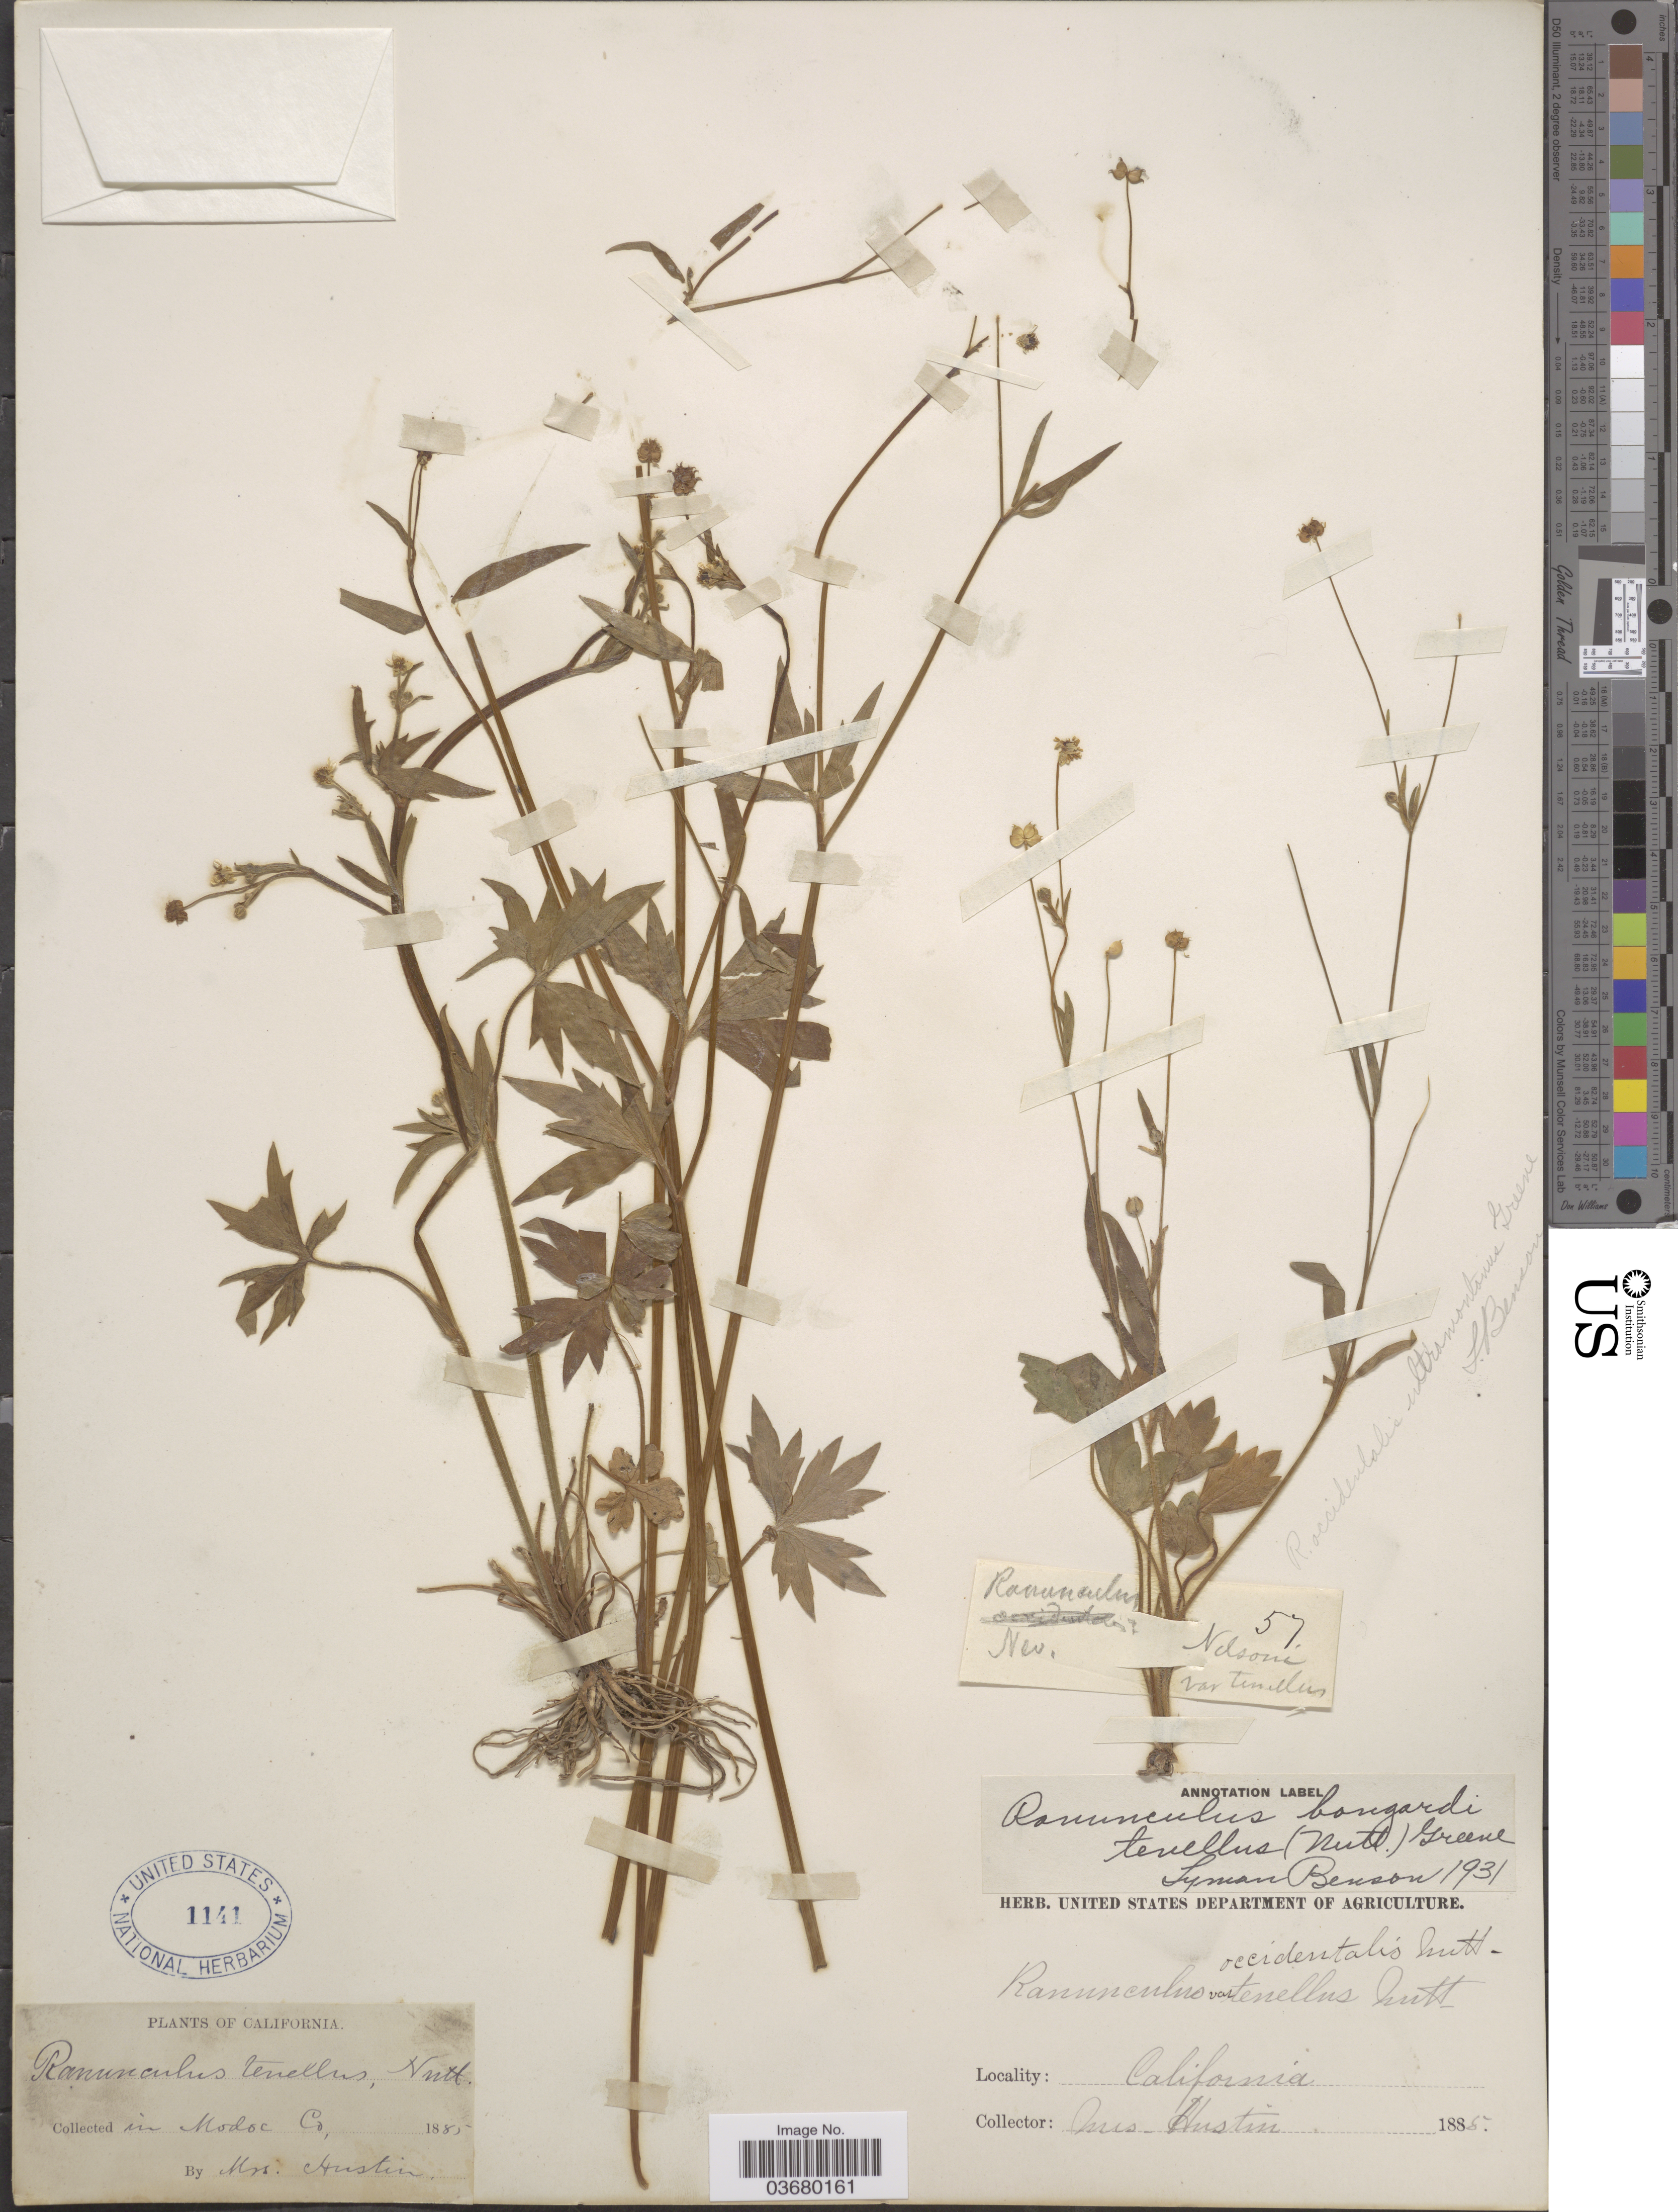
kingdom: Plantae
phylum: Tracheophyta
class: Magnoliopsida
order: Ranunculales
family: Ranunculaceae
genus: Ranunculus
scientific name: Ranunculus bongardii var. tenellus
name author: (A. Gray) Greene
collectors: Austin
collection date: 1885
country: United States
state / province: California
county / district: Modoc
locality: Modoc Co.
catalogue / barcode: US 1141